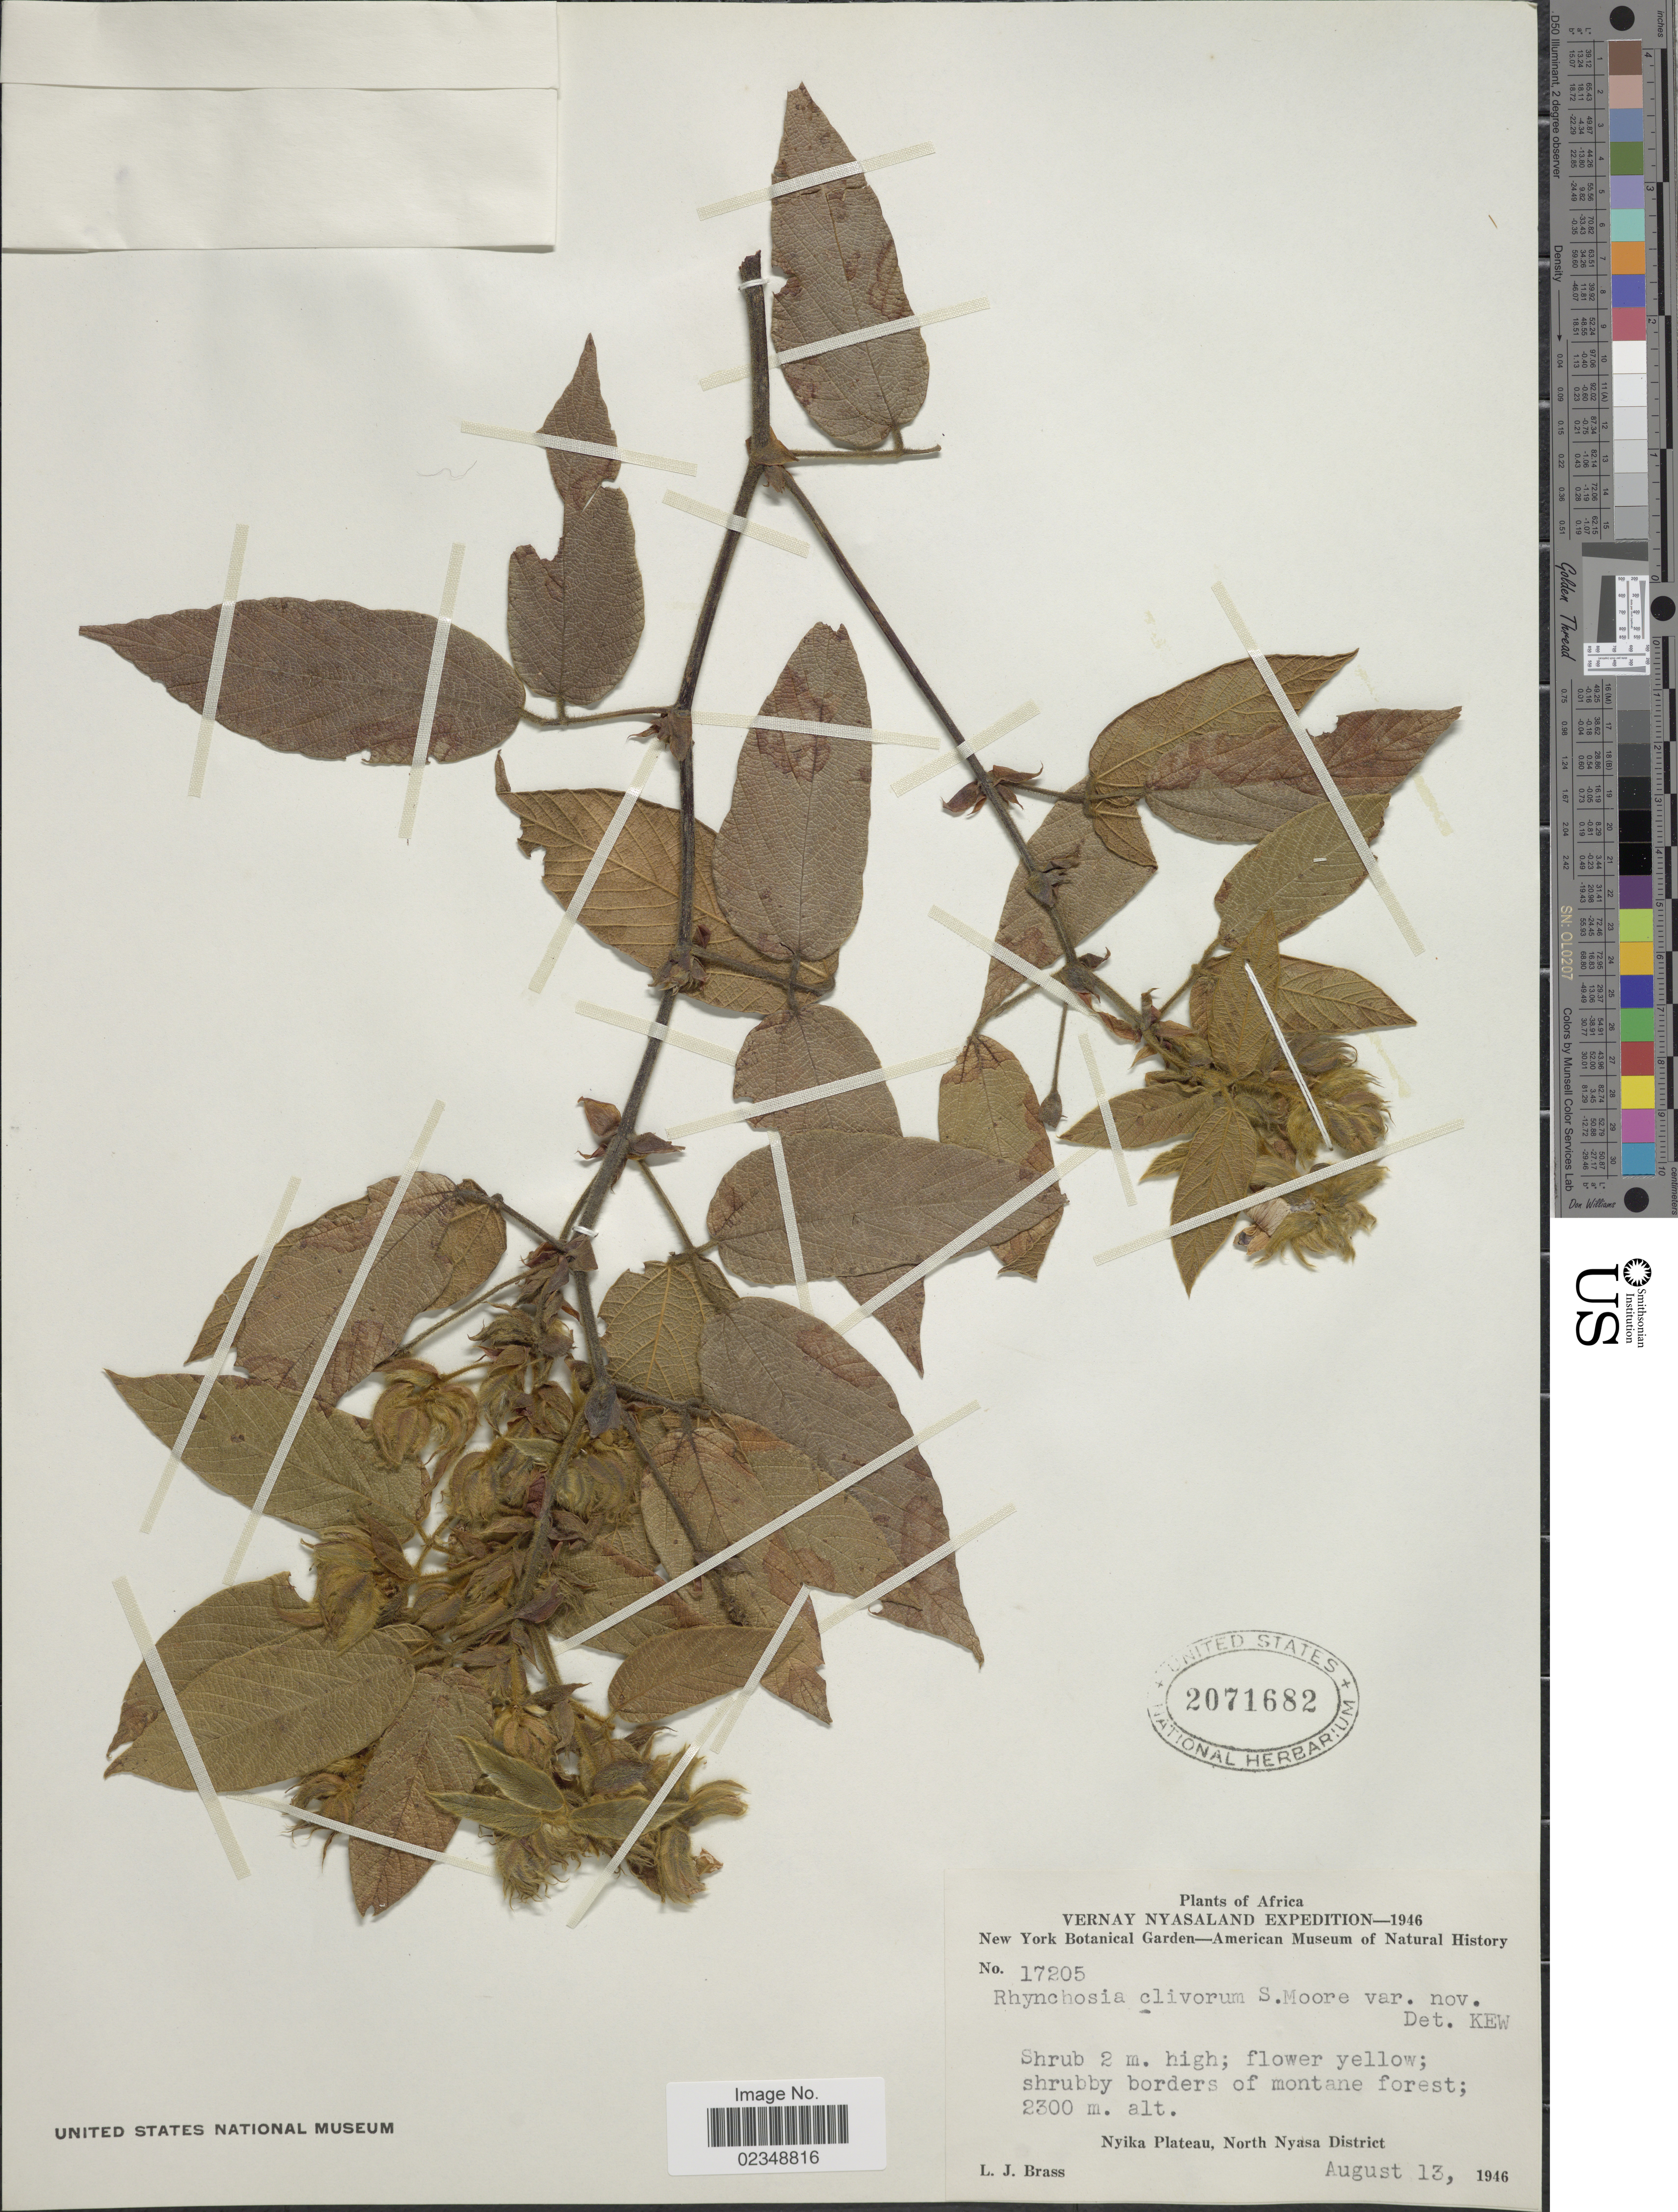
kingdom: Plantae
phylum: Tracheophyta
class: Magnoliopsida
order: Fabales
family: Fabaceae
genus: Rhynchosia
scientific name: Rhynchosia clivorum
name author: S. Moore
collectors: L. J. Brass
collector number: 17205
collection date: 1946-08-13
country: Malawi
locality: Vernay Nyasaland. Shrubby borders of montane forest. Nyika Plateau, North Nyasa District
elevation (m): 2300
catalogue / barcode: US 2071682